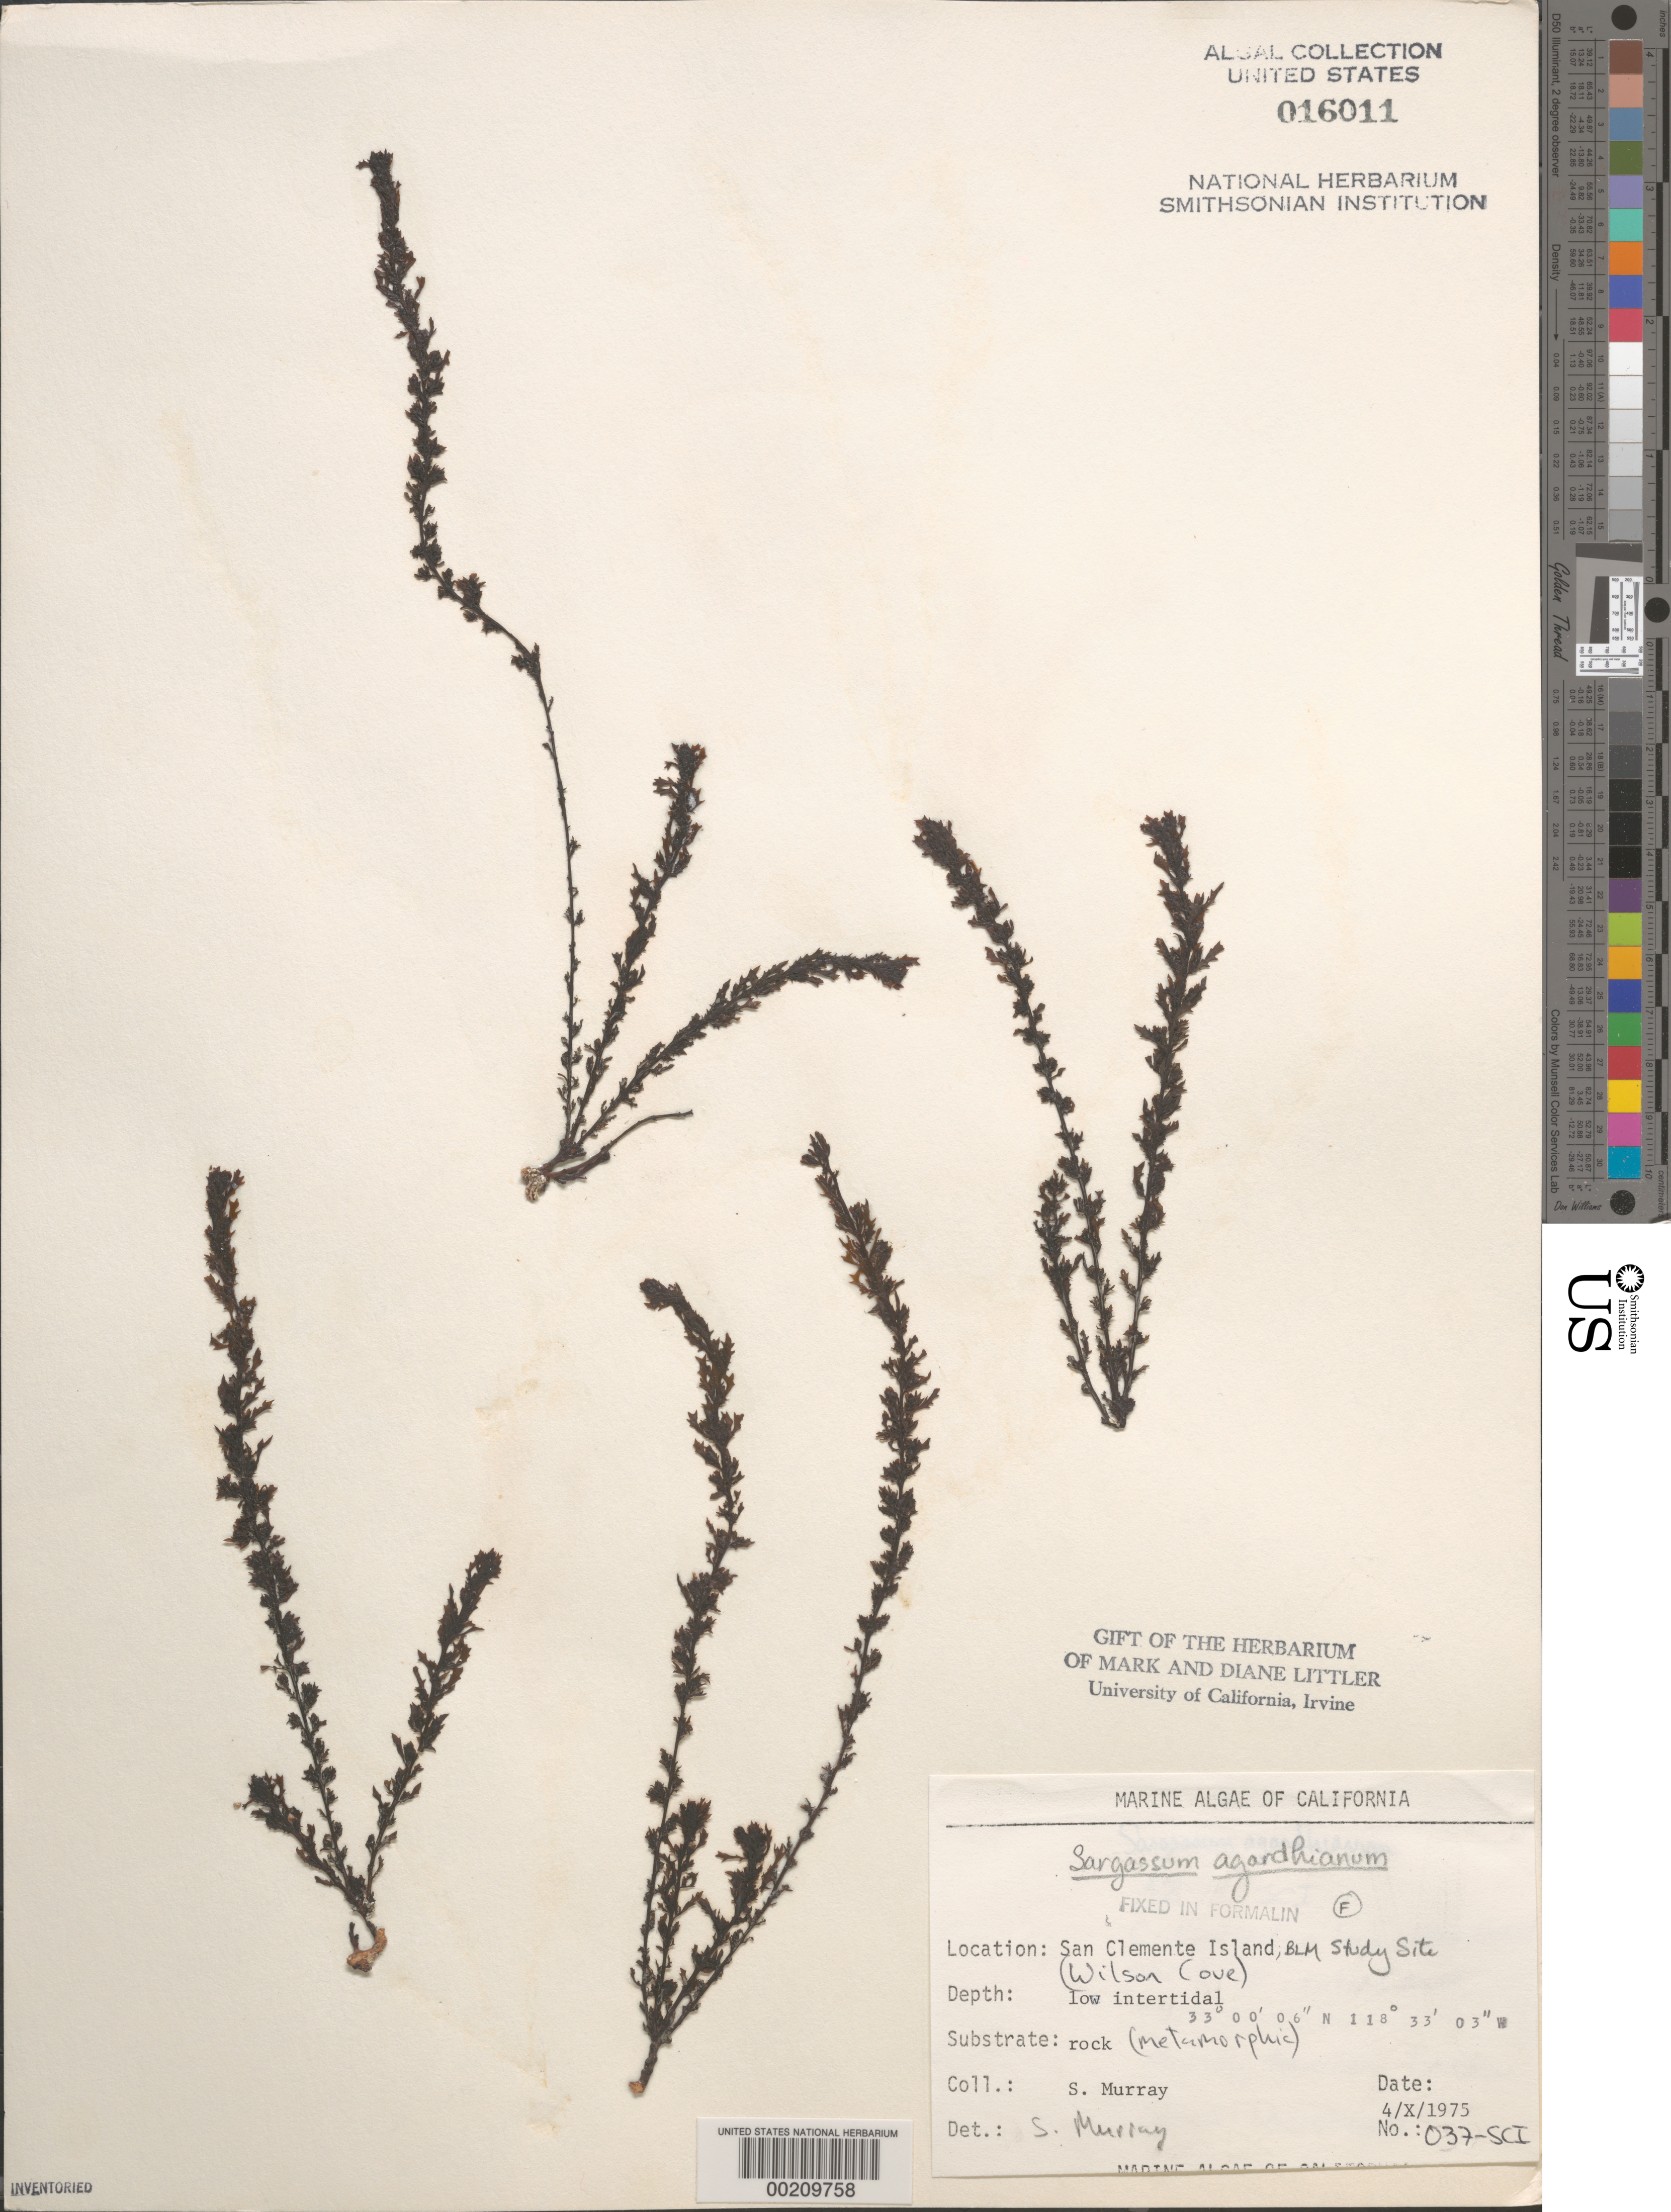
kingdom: Chromista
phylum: Ochrophyta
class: Phaeophyceae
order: Fucales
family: Sargassaceae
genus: Sargassum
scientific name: Sargassum agardhianum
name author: Farl. in J. Agardh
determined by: Murray, S. N.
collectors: S. N. Murray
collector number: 037-SCI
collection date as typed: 04 Oct 1975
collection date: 1975-10-04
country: United States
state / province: California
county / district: Los Angeles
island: San Clemente Island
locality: Wilson Cove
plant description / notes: BLM-SOCALBIGHT Rocky Intertidal Survey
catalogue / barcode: US 16011